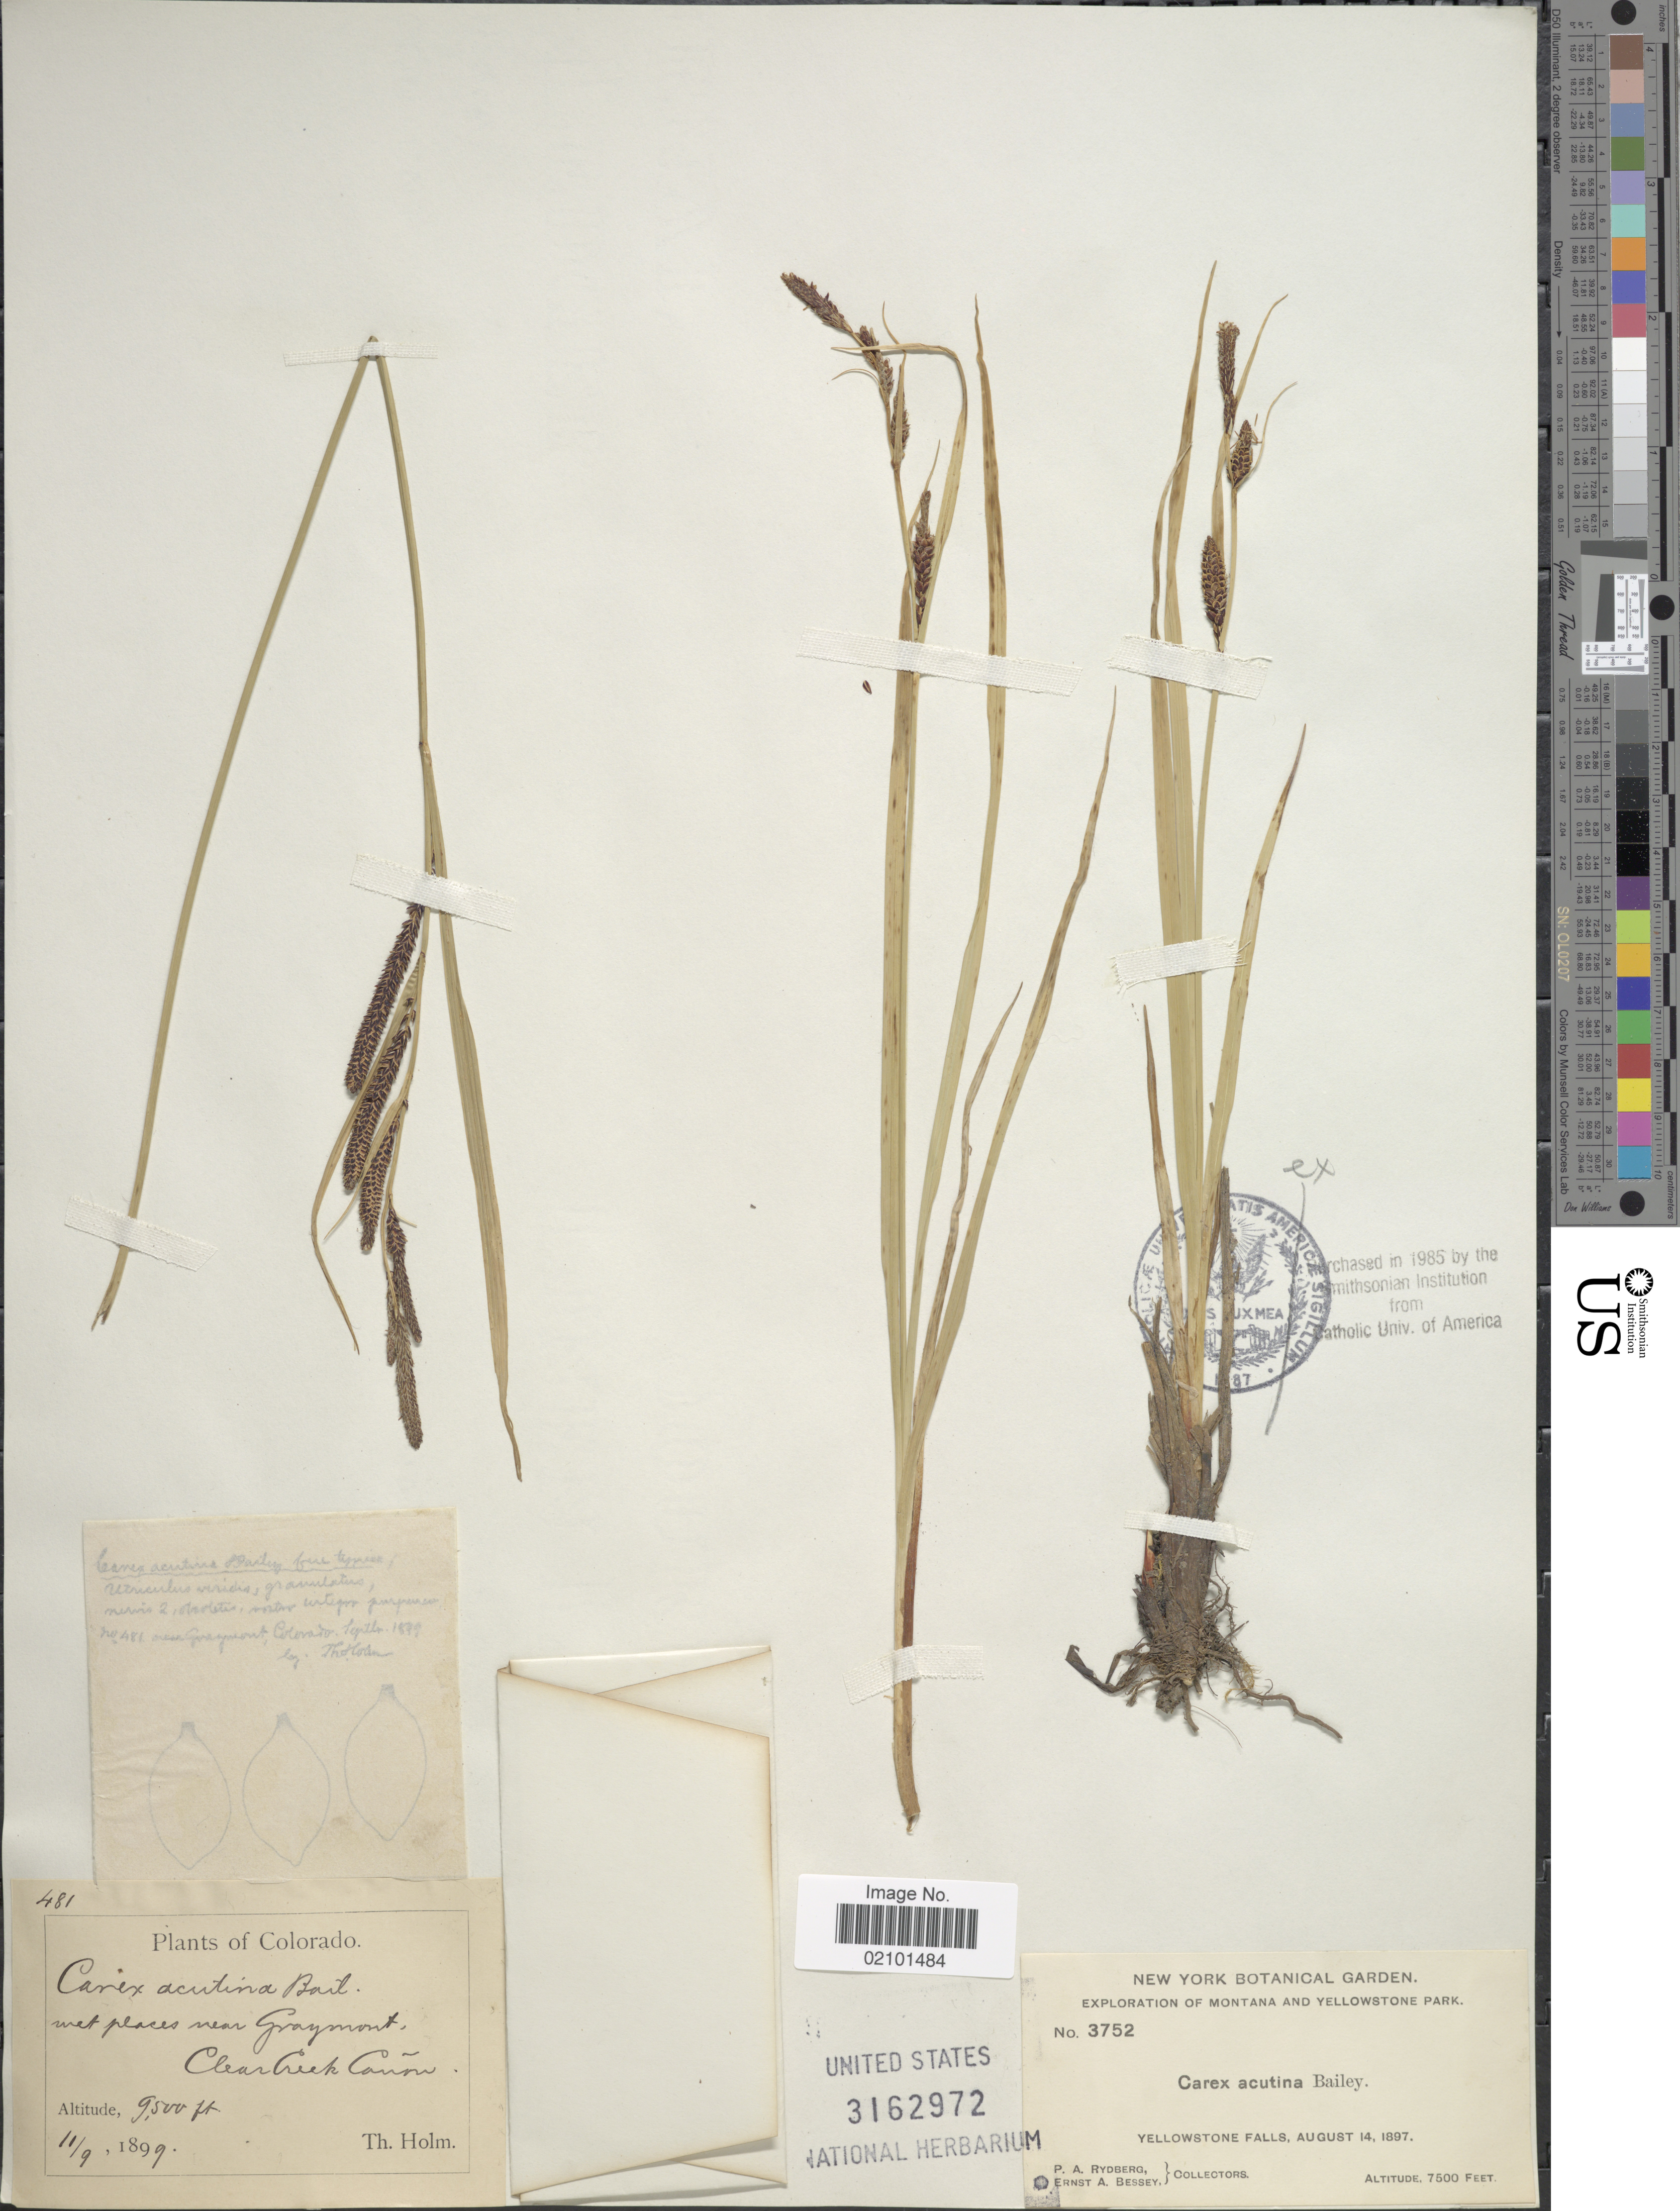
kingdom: Plantae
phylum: Tracheophyta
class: Liliopsida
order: Poales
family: Cyperaceae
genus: Carex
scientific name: Carex aquatilis var. aquatilis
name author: Wahlenb.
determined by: Standley, Lisa A.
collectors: P. A. Rydberg & E. A. Bessey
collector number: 3752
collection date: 1897-08-14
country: United States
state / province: Montana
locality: Yellowstone Park, Yellowstone Falls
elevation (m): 2286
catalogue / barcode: US 3162972